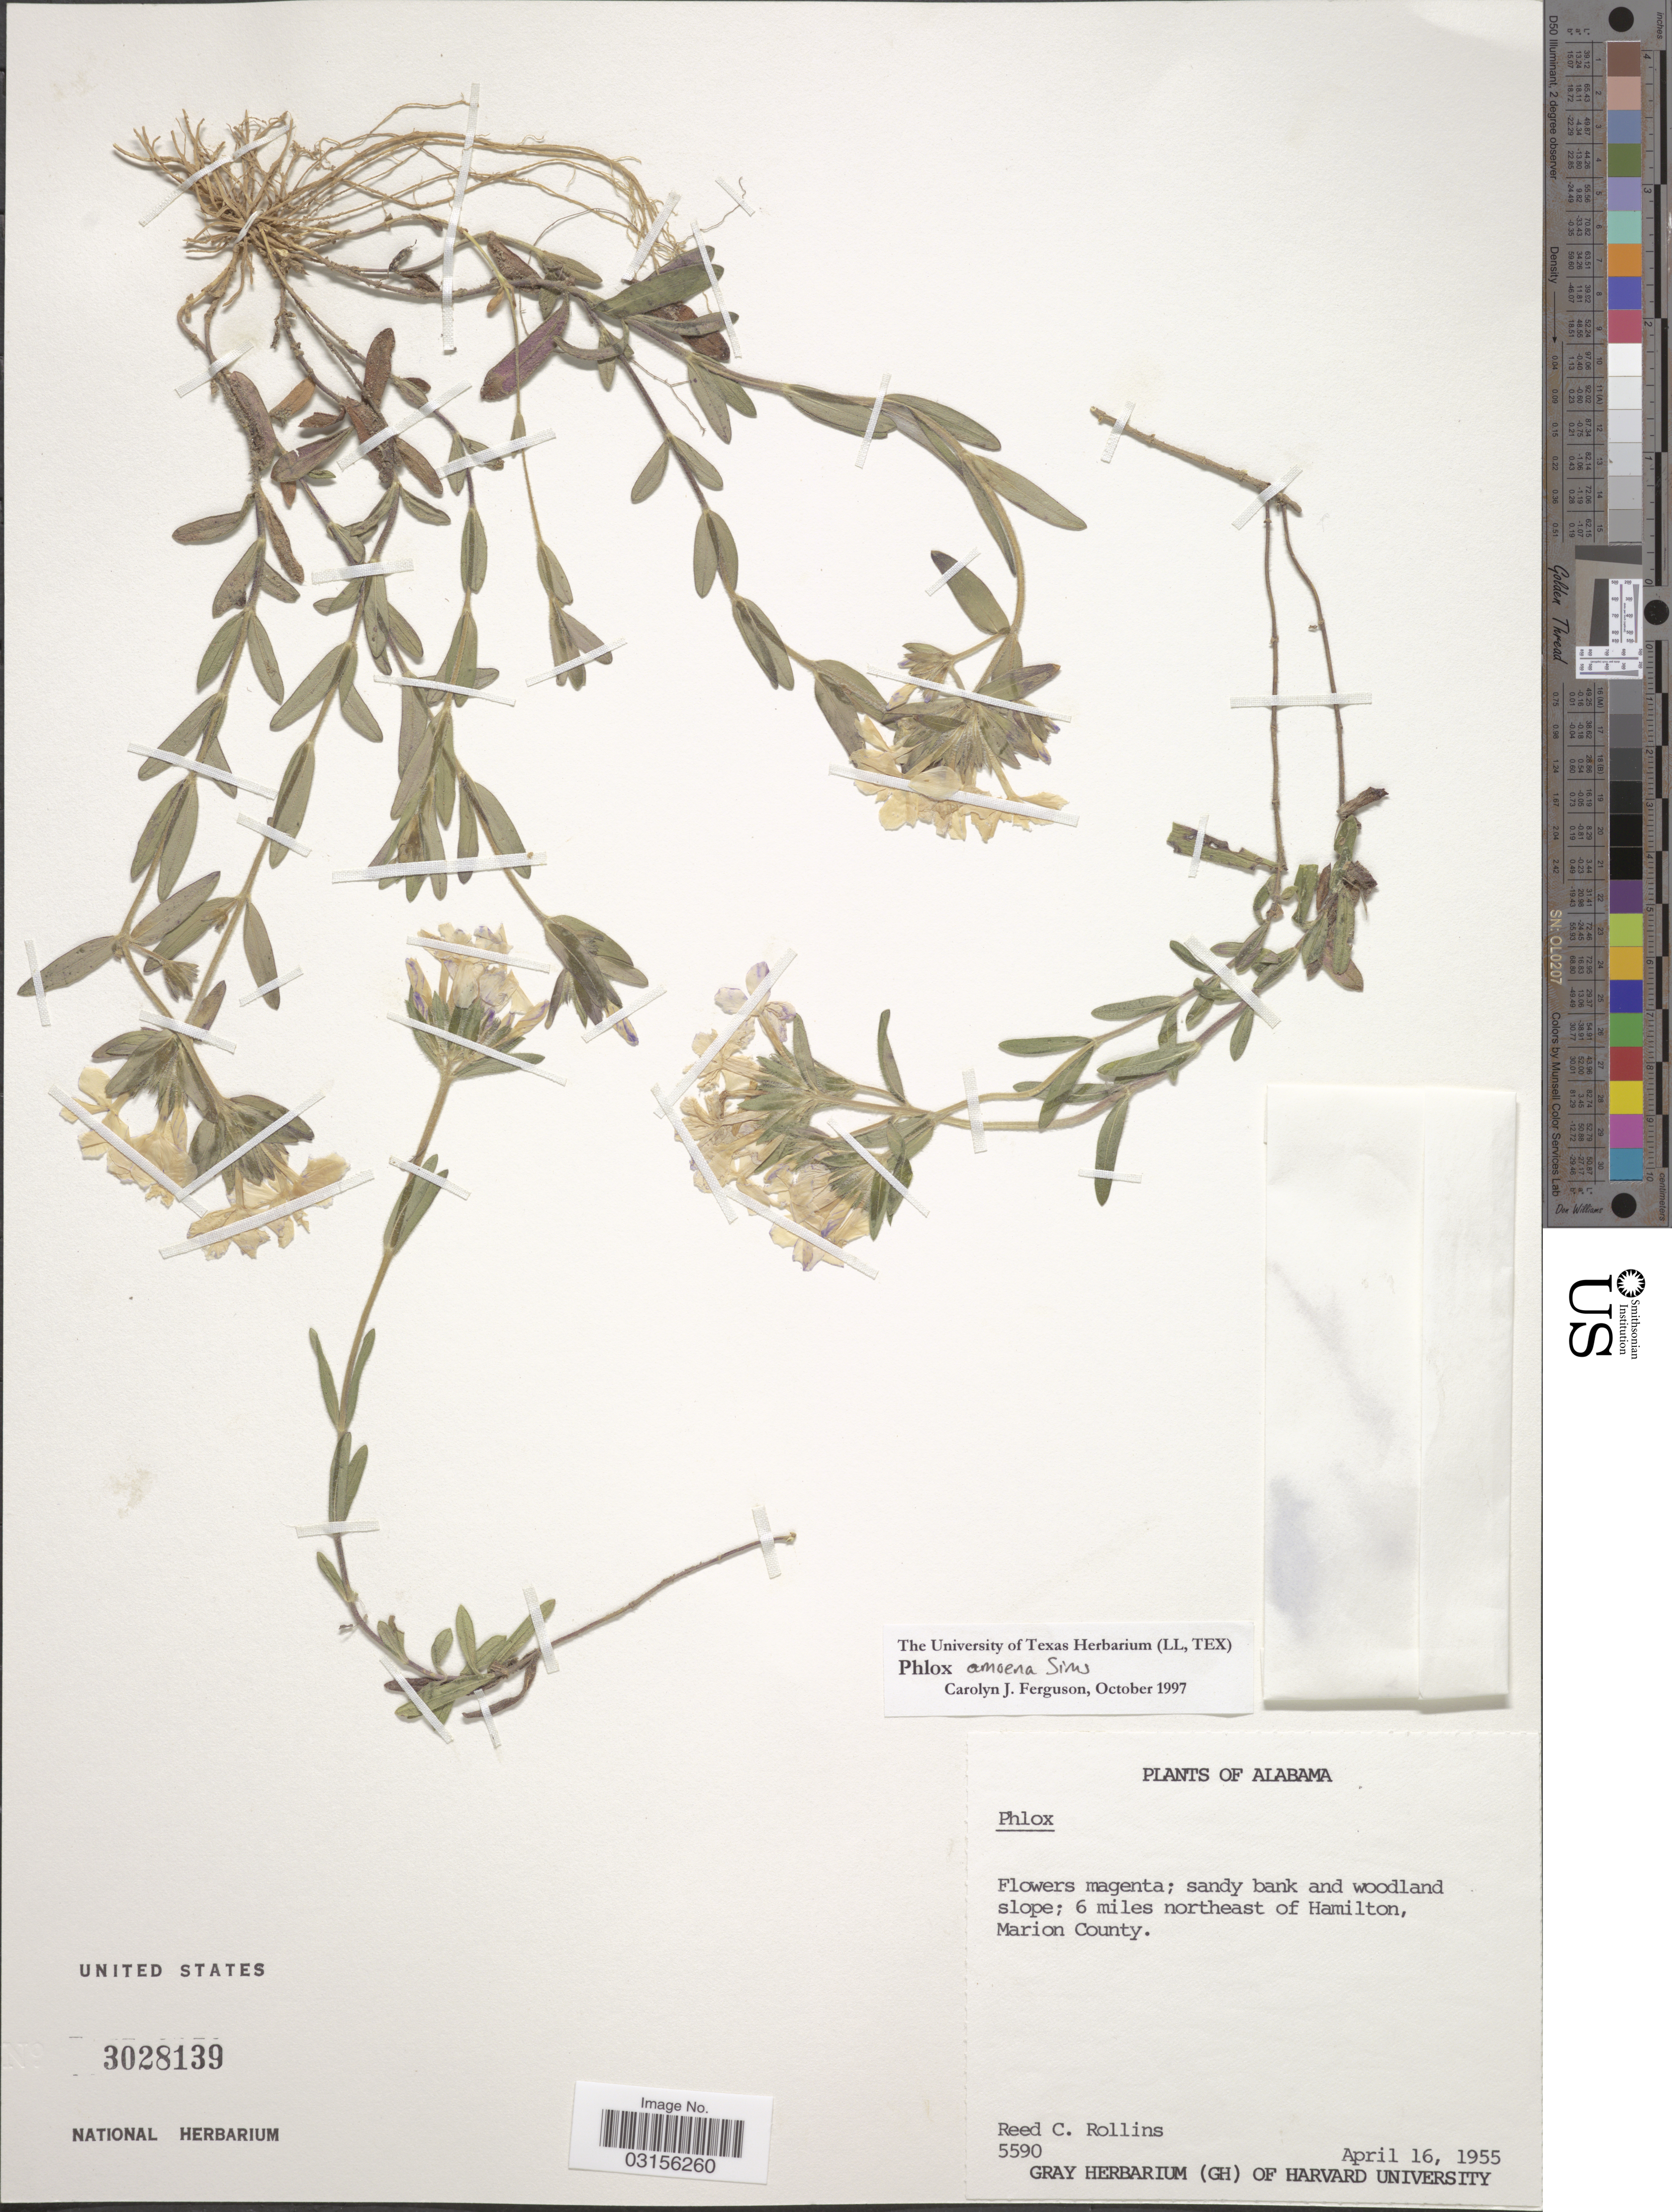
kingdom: Plantae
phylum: Tracheophyta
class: Magnoliopsida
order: Ericales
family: Polemoniaceae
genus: Phlox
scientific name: Phlox amoena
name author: Sims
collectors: R. C. Rollins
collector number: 5590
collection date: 1955-04-16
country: United States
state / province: Alabama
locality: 6 miles northeast of Hamilton, Marion County.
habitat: sandy banks and woodland slopes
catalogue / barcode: US 3028139